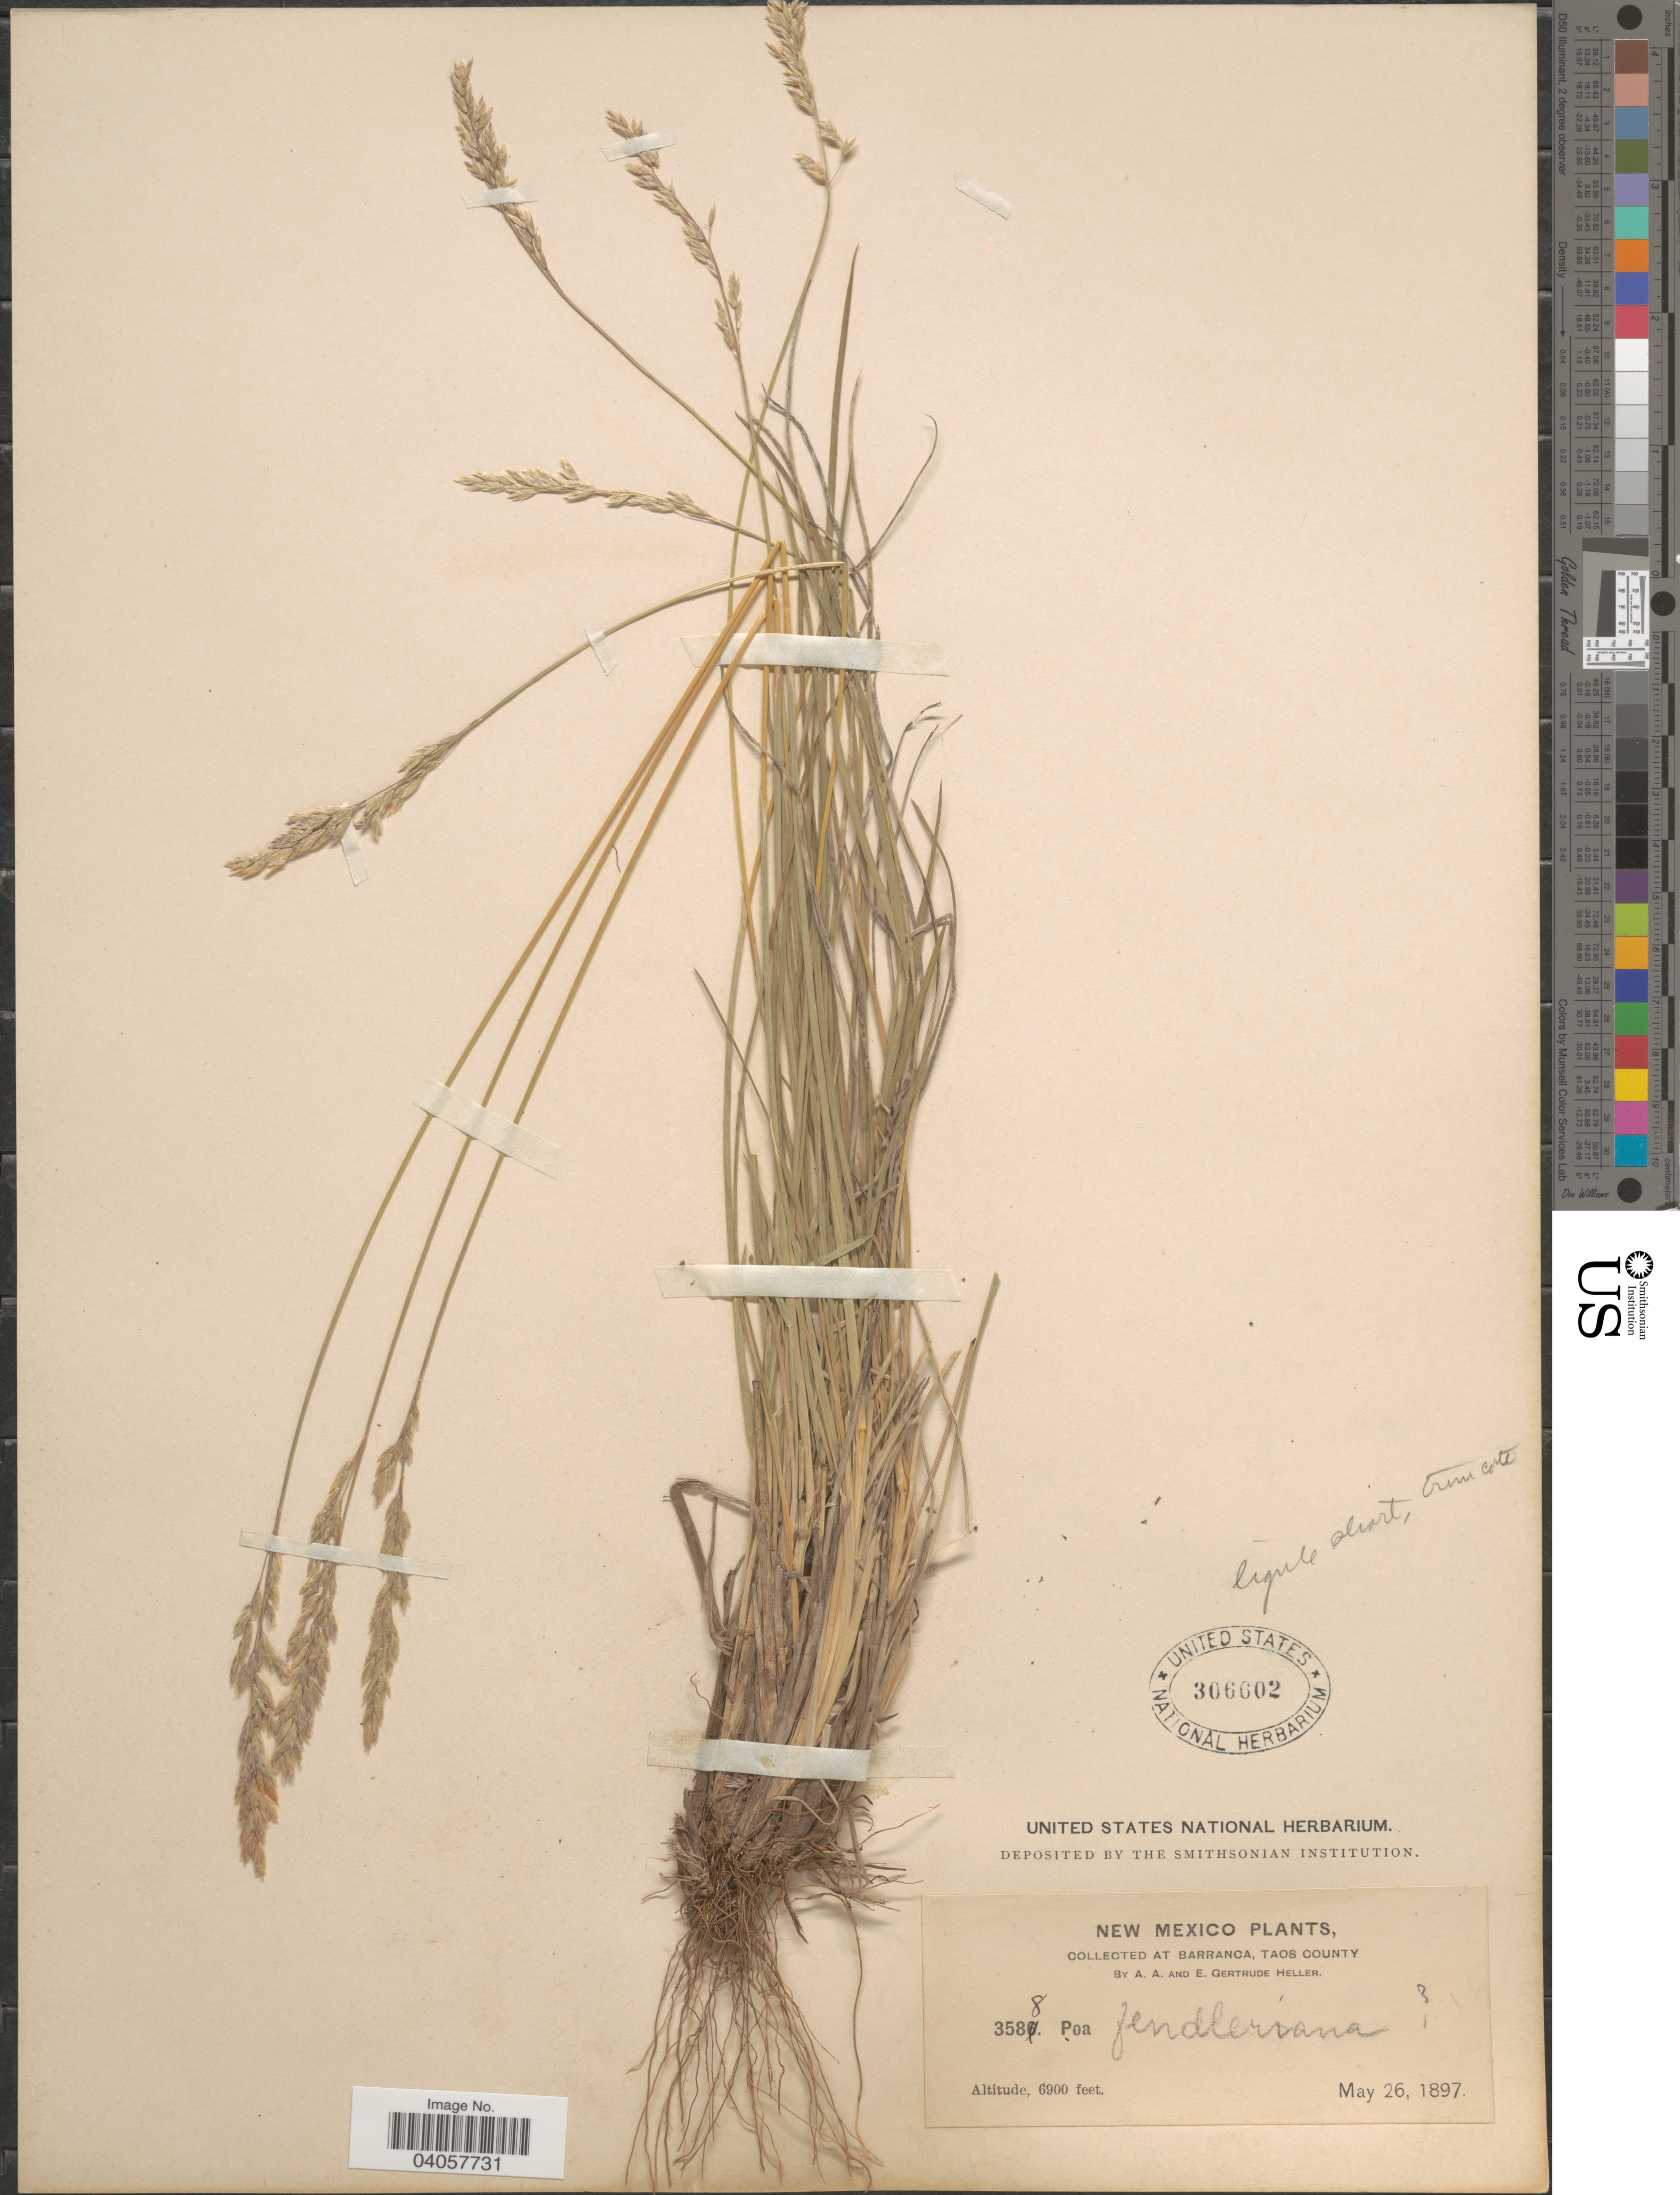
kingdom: Plantae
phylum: Tracheophyta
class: Liliopsida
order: Poales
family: Poaceae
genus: Poa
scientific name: Poa fendleriana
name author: (Steud.) Vasey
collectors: A. A. Heller & E. G. Heller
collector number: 3588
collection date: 1897-05-26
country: United States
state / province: New Mexico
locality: At Barranca, Taos County.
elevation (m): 2103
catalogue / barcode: US 306602